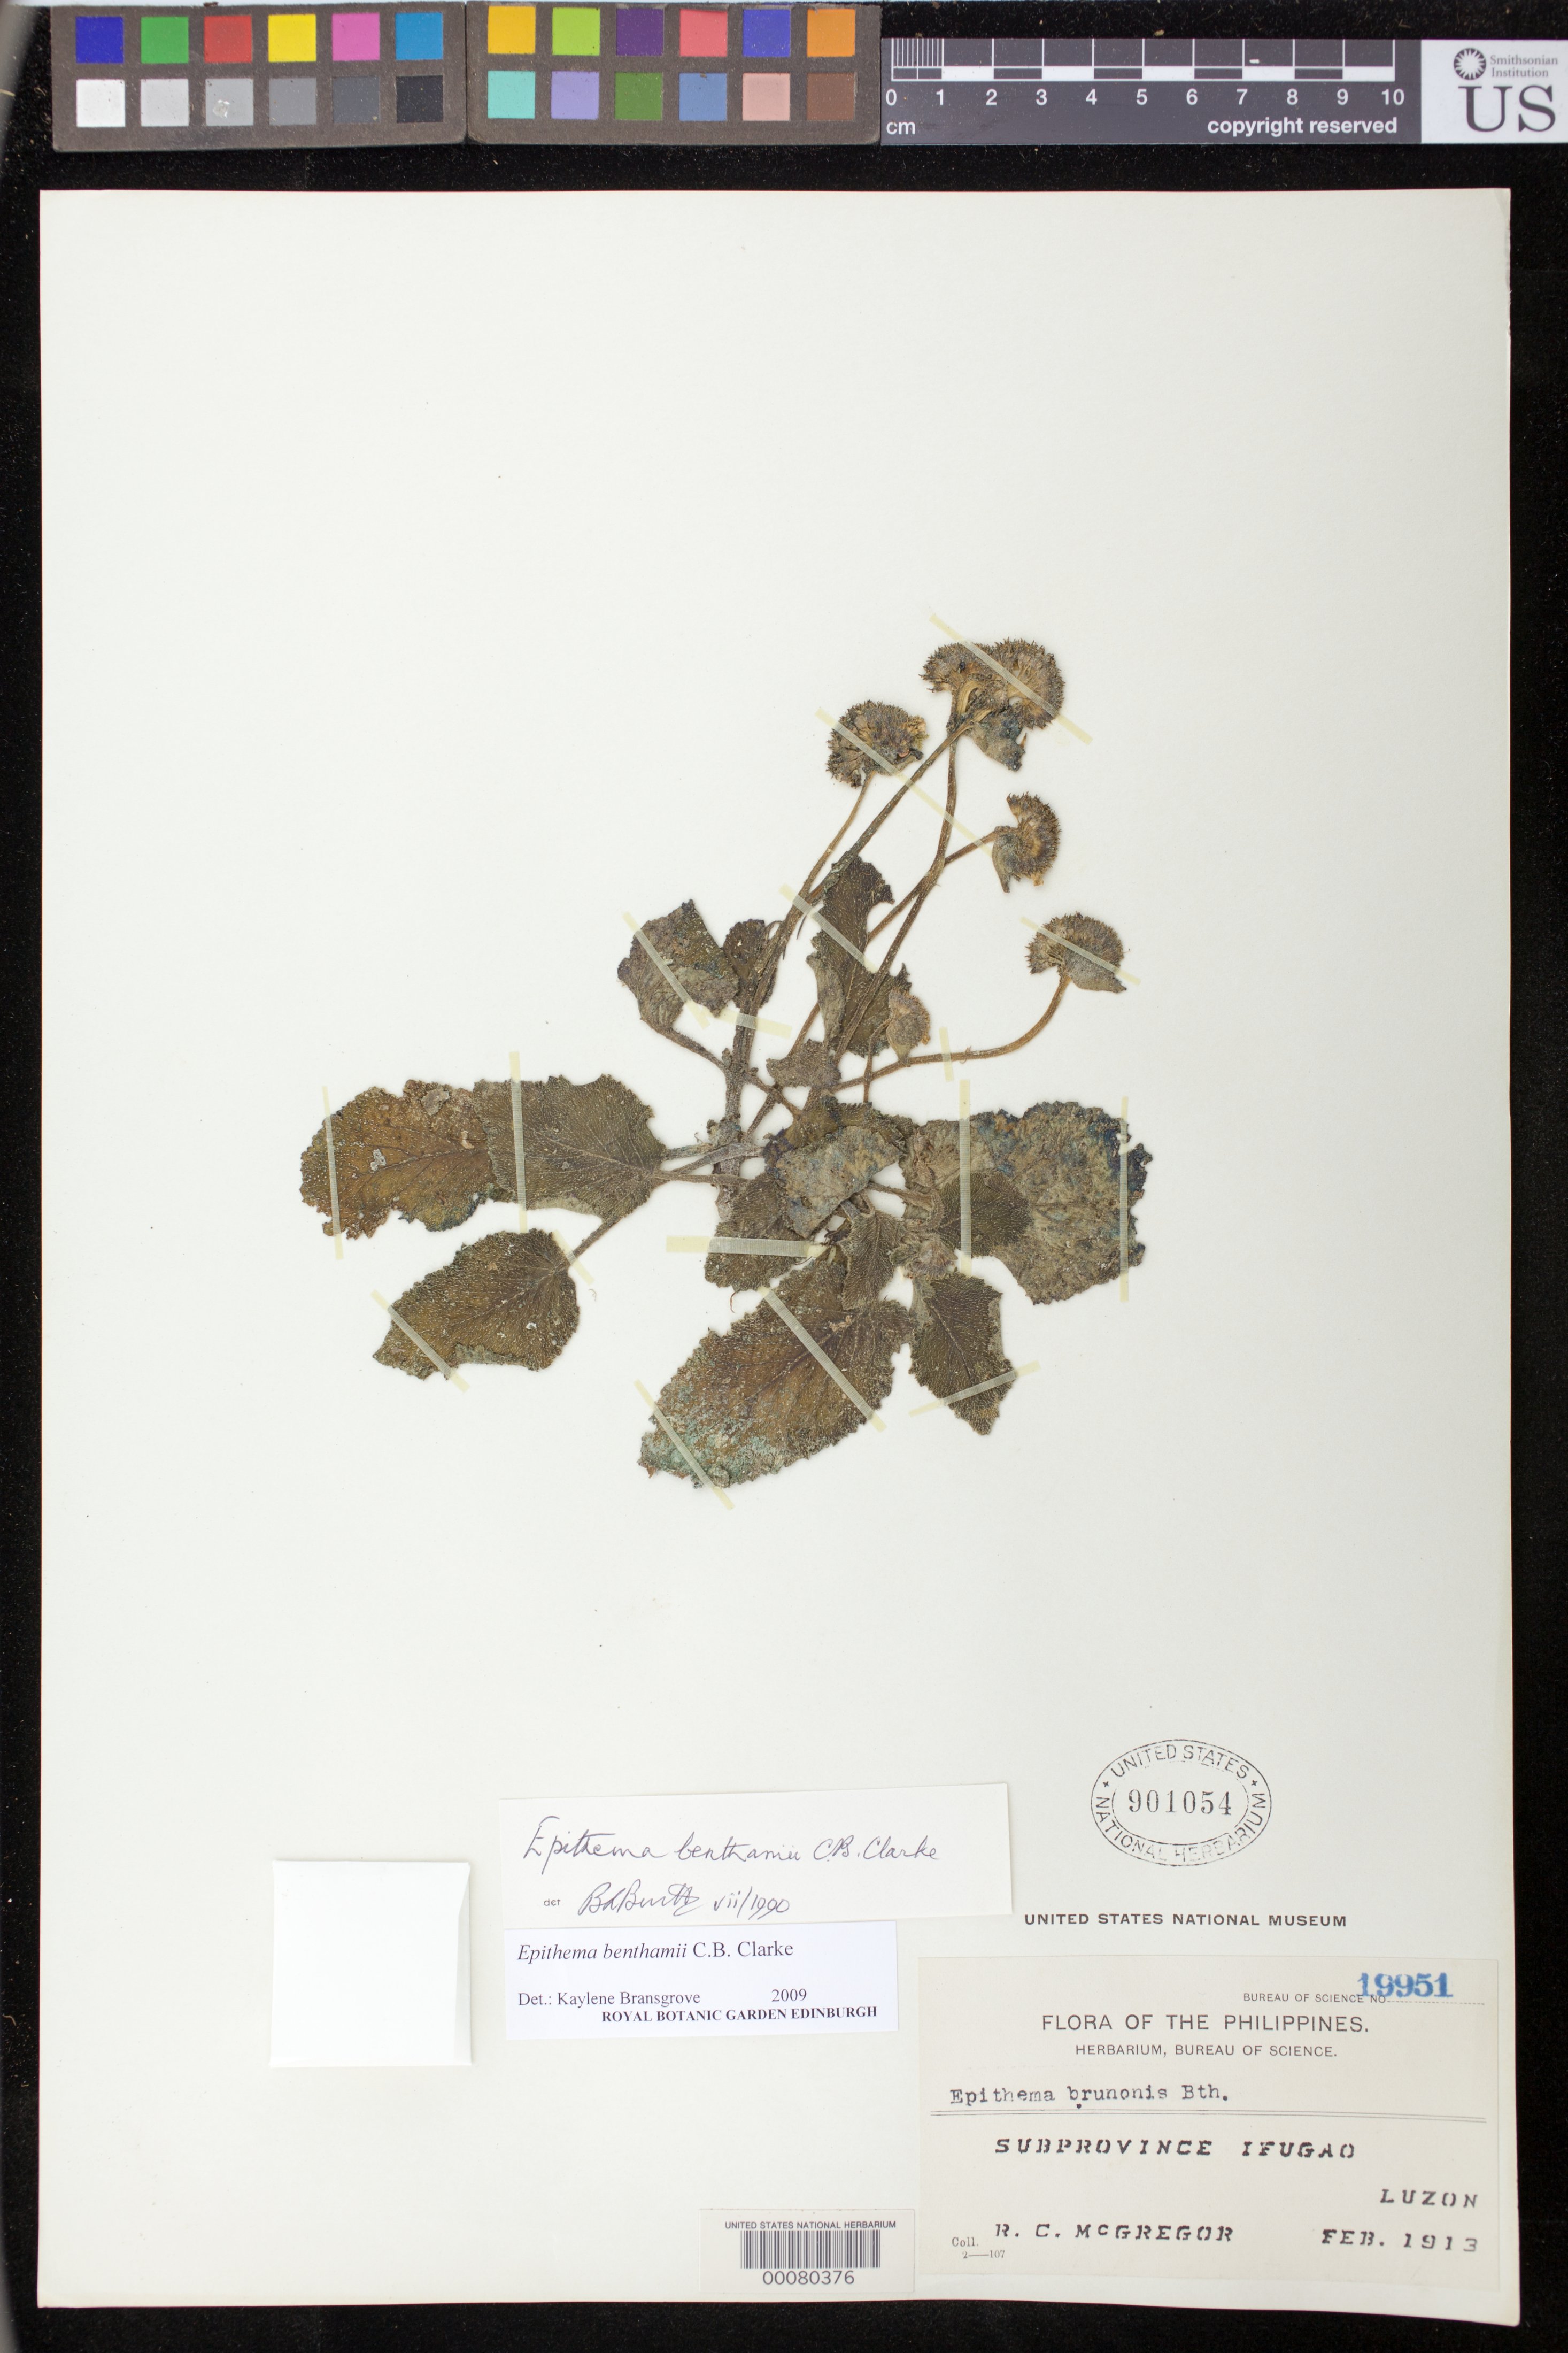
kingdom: Plantae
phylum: Tracheophyta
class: Magnoliopsida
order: Lamiales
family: Gesneriaceae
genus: Epithema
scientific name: Epithema benthamii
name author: C.B. Clarke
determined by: Bransgrove, Kaylene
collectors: C. McGregor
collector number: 19951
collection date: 1913-02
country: Philippines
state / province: Cordillera (Administrative Region)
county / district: Ifugao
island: Luzon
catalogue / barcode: US 901054